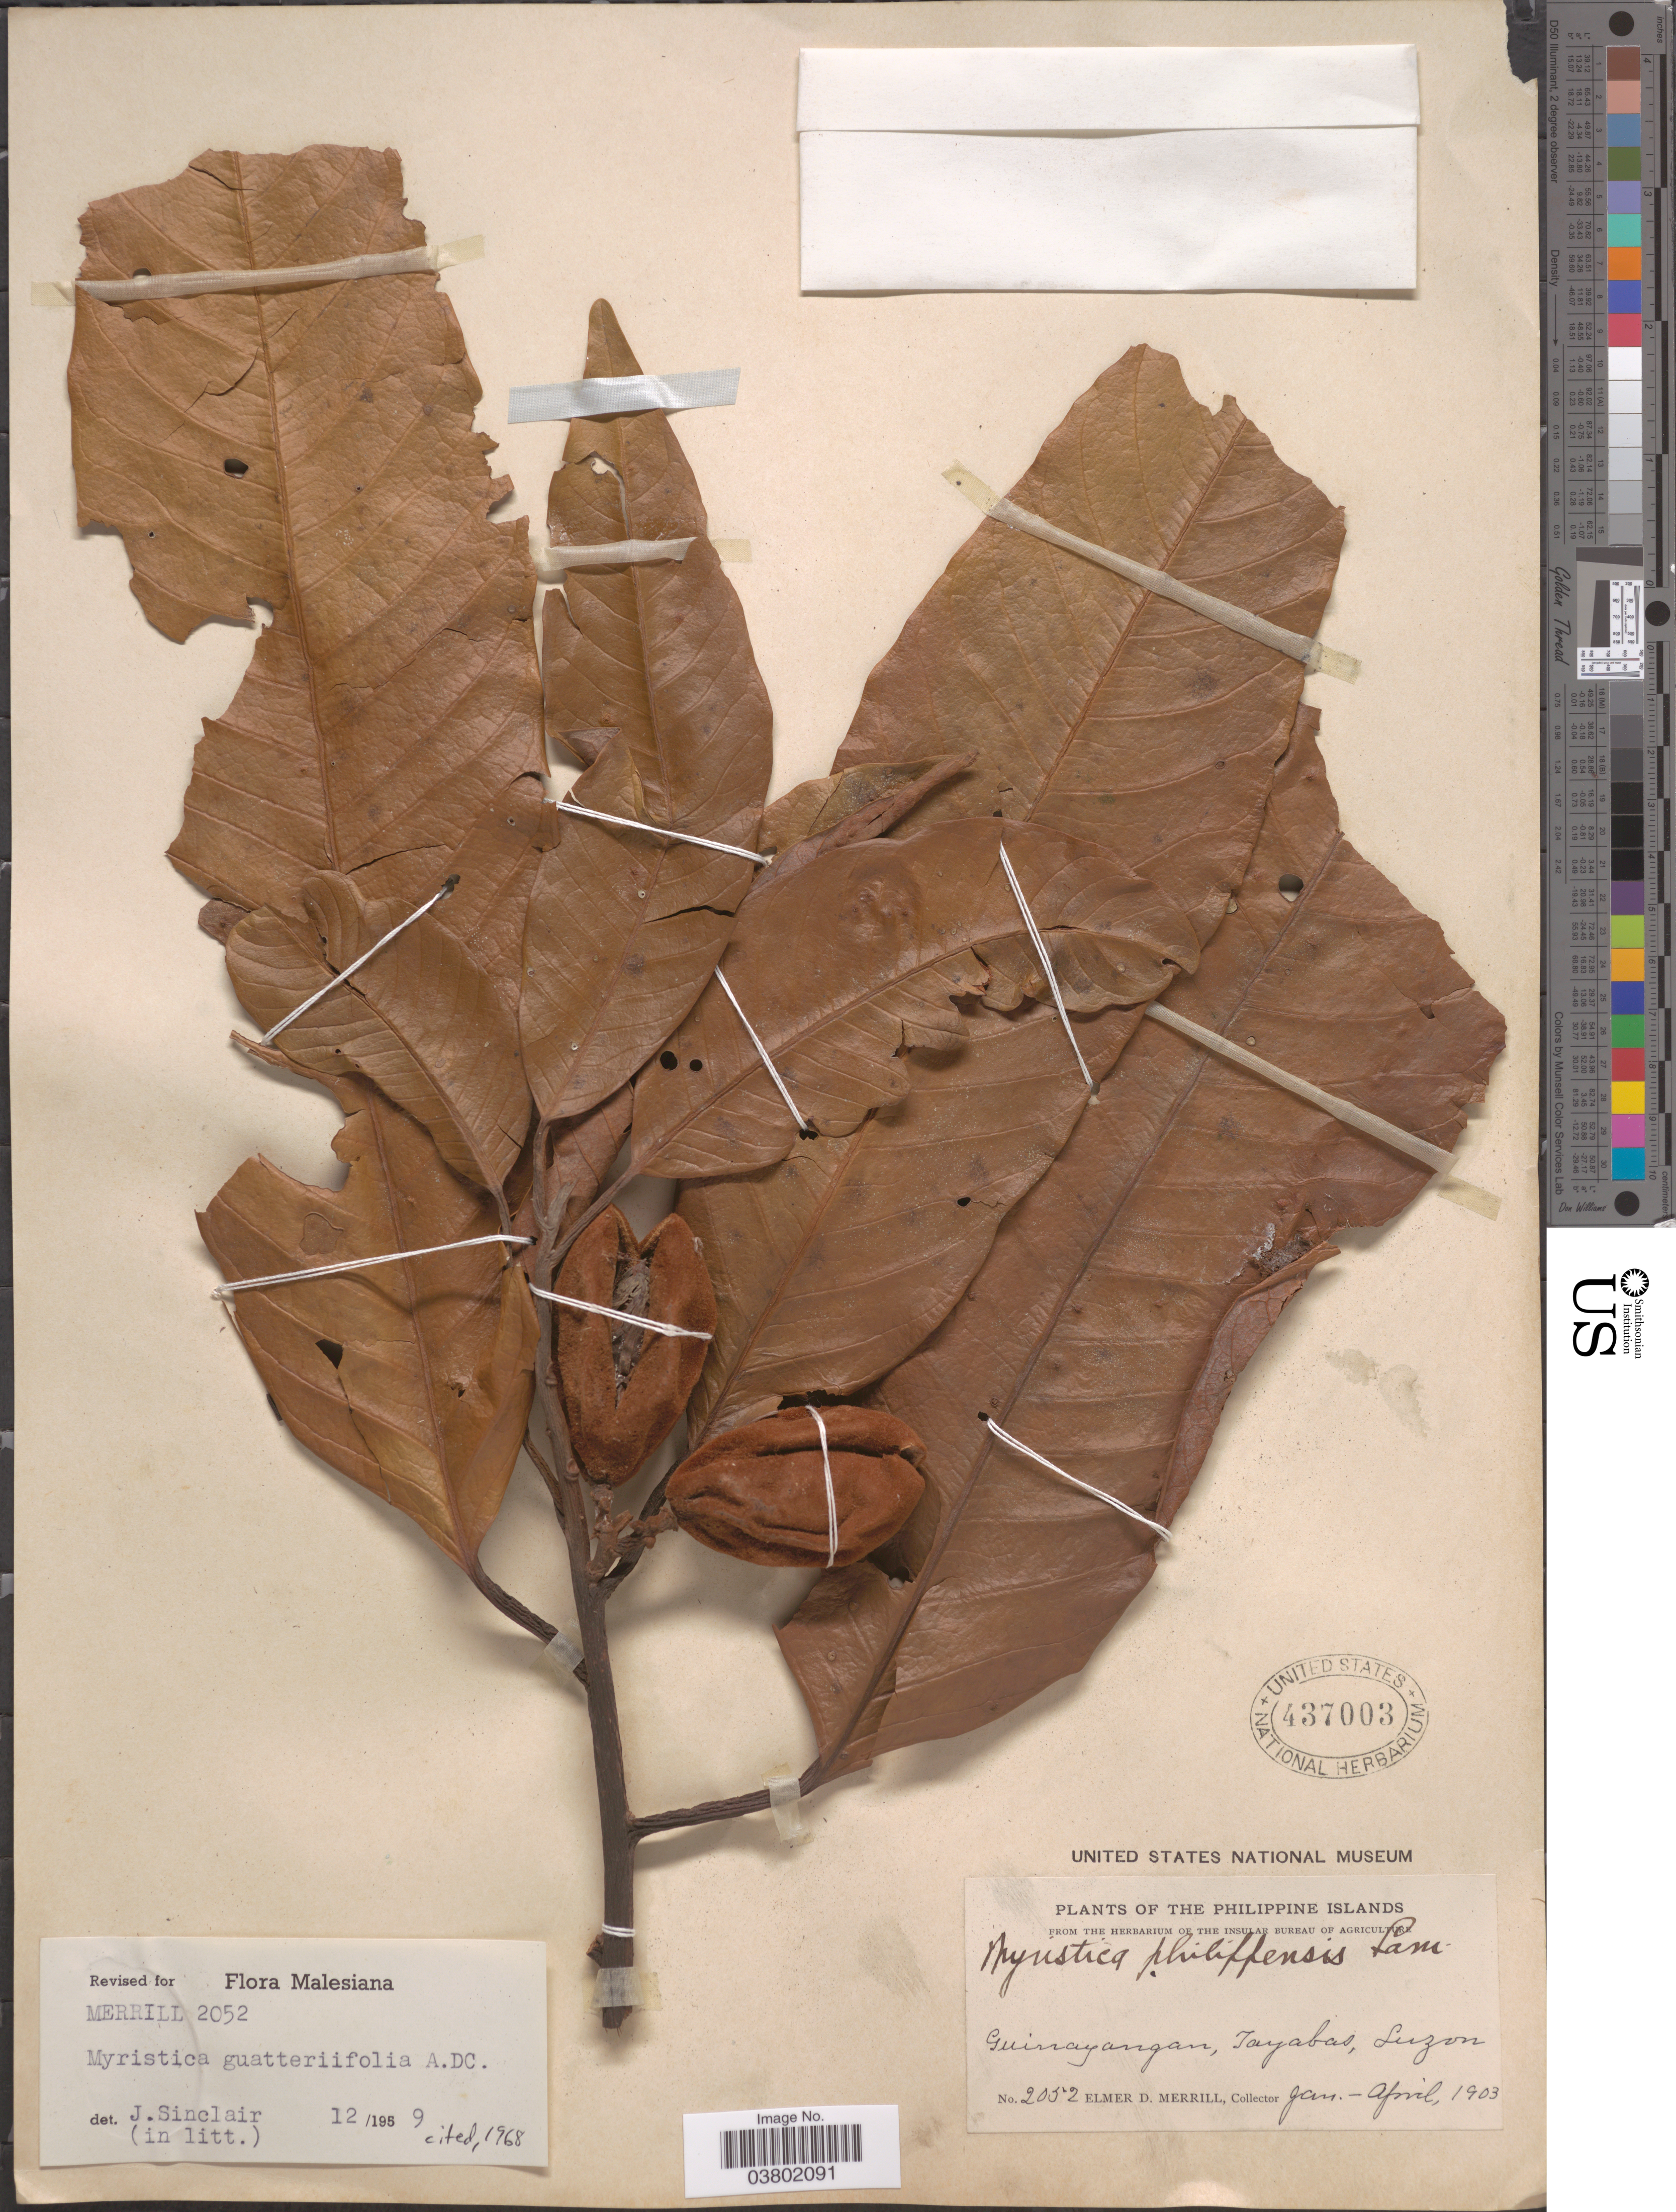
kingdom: Plantae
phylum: Tracheophyta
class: Magnoliopsida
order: Magnoliales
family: Myristicaceae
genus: Myristica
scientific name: Myristica guatteriifolia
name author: A. DC.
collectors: E. D. Merrill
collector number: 2052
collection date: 1903-01/1903-04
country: Philippines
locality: The Philippine Islands. Guinayangan, Tayabas, Luzon.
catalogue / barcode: US 437003